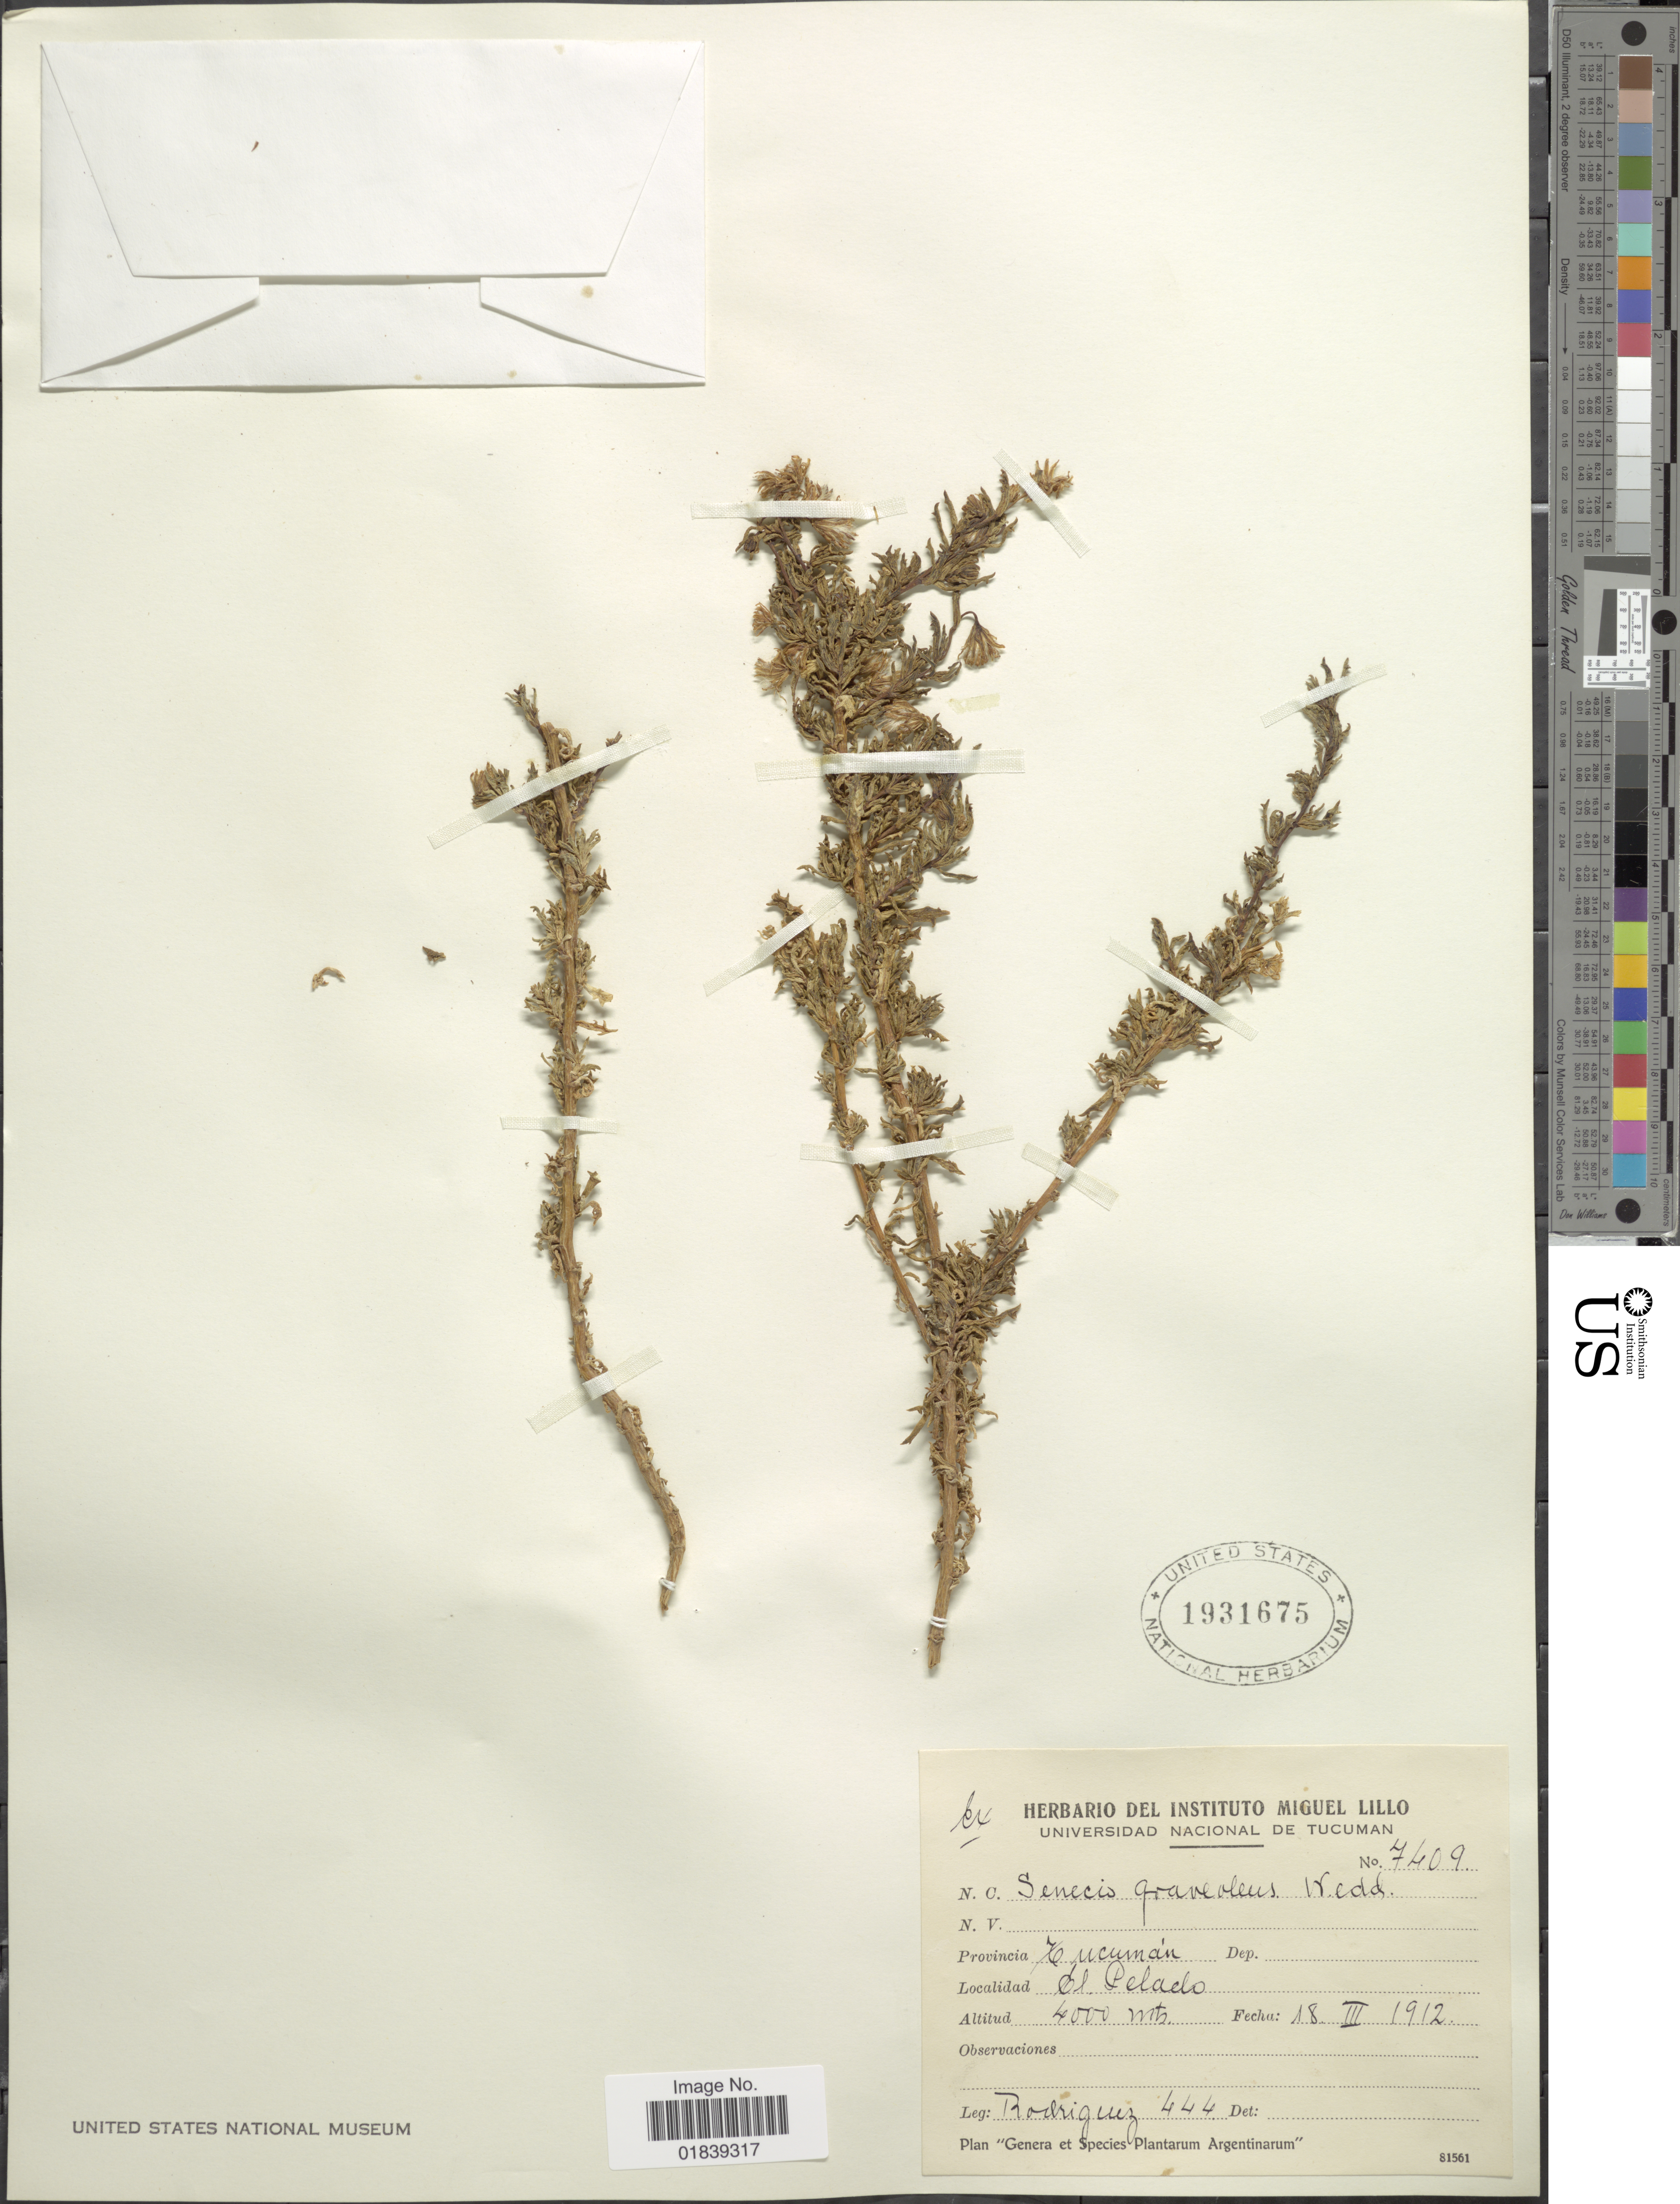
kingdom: Plantae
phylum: Tracheophyta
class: Magnoliopsida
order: Asterales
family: Asteraceae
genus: Senecio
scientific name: Senecio nutans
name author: Sch. Bip.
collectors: Rodriguez, --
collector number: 444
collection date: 1912-03-18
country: Argentina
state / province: Tucuman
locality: El Pelado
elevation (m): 4000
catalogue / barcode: US 1931675